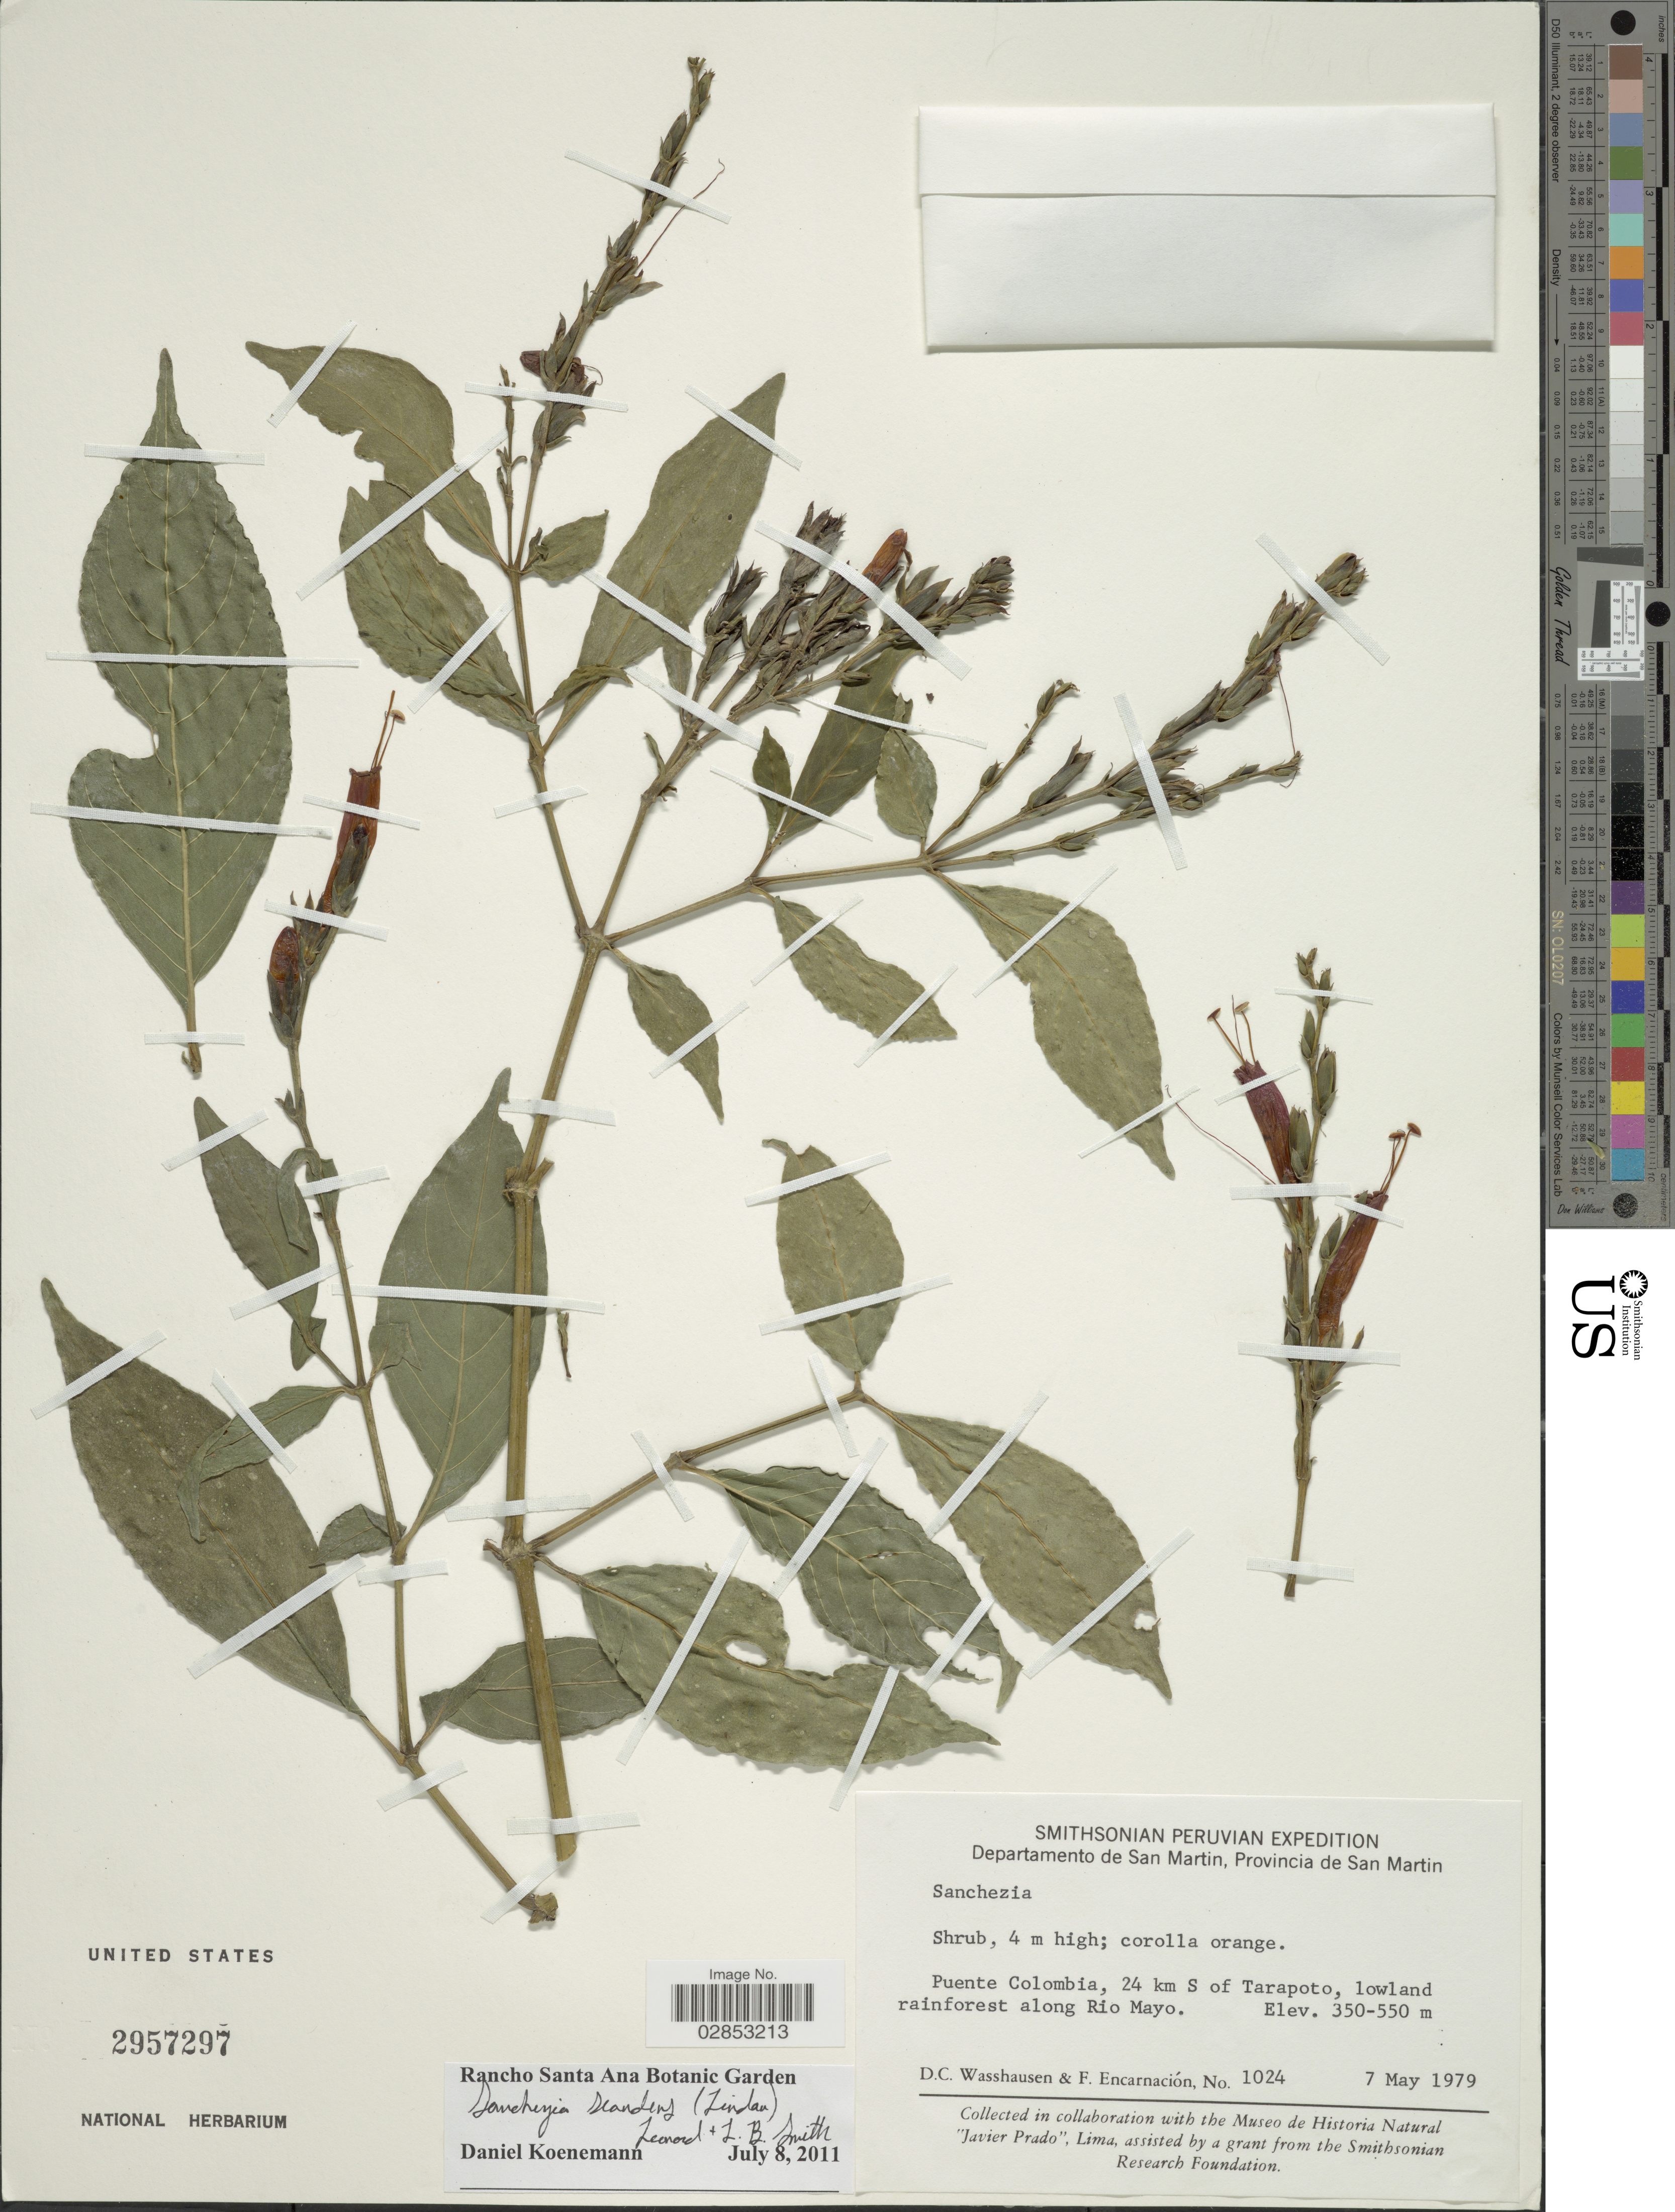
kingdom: Plantae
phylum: Tracheophyta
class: Magnoliopsida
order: Lamiales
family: Acanthaceae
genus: Steirosanchezia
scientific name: Steirosanchezia scandens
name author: Lindau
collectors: D. C. Wasshausen & F. Encarnación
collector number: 1024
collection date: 1979-05-07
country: Peru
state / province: San Martín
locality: Departamento de San Martín, Provincia de San Martin, Puente Colombia, 24 km S of Tarapoto, lowland rainforest along Rio Mayo.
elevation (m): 350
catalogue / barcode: US 2957297